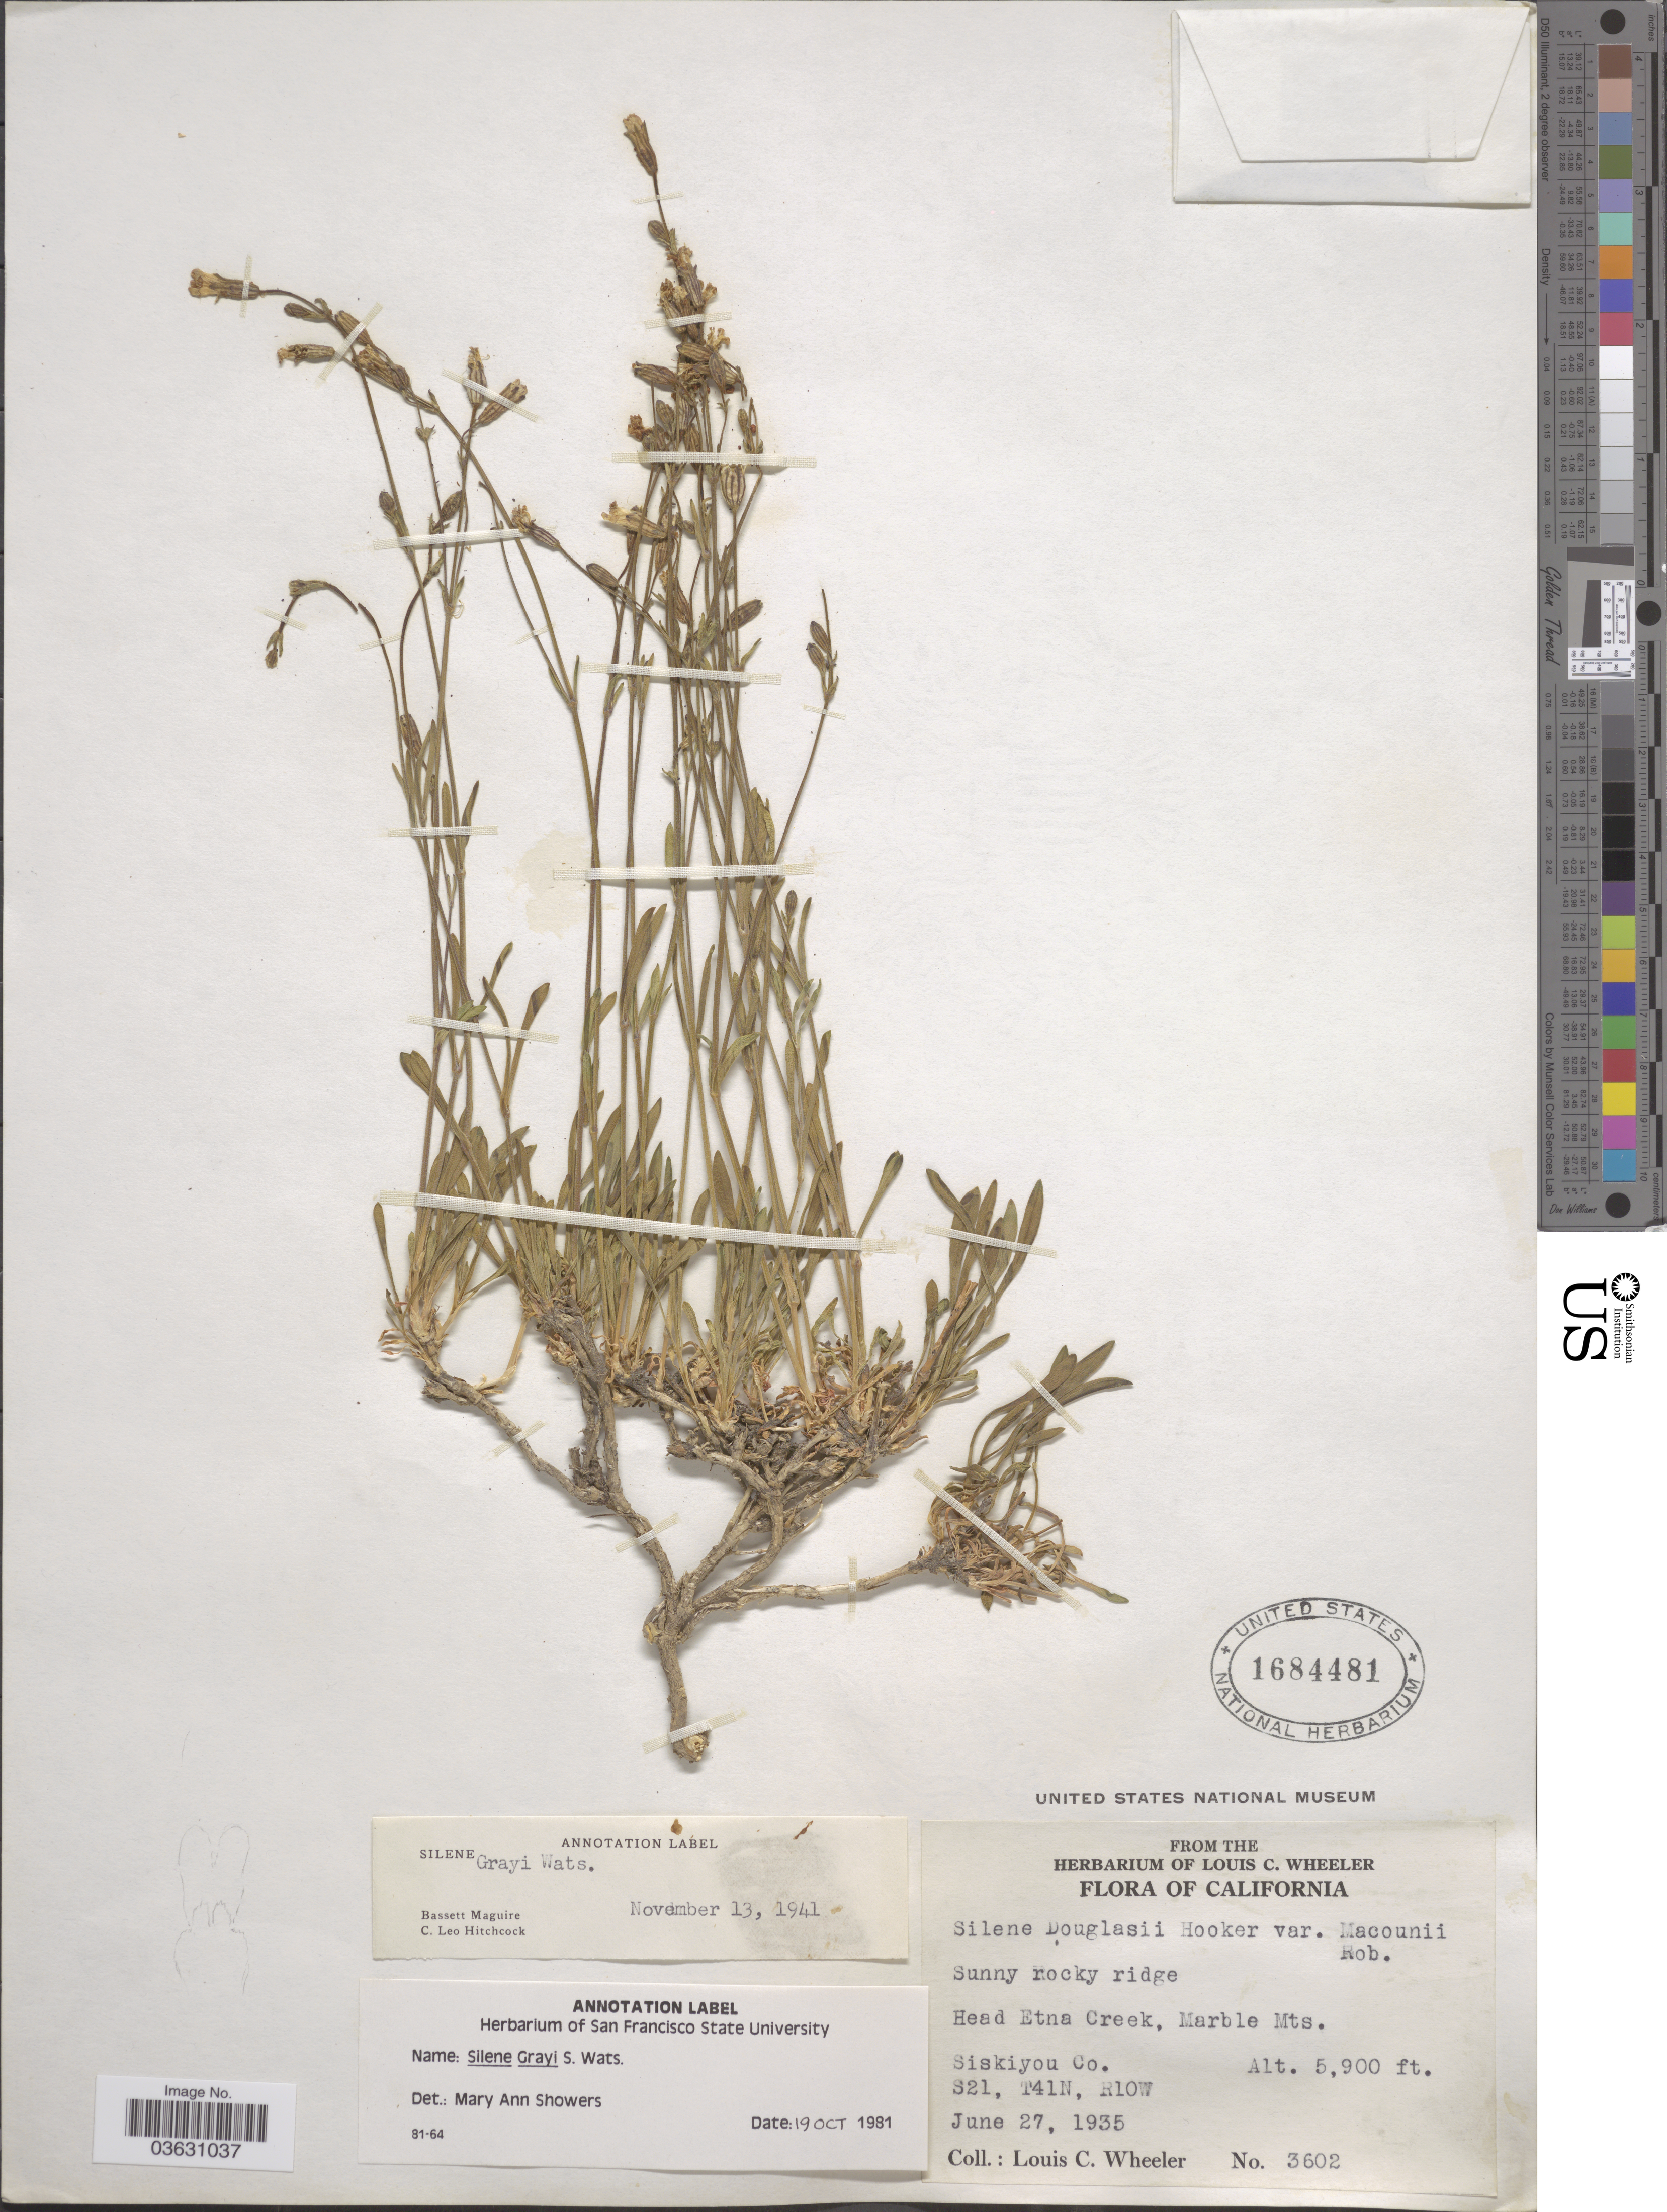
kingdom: Plantae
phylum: Tracheophyta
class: Magnoliopsida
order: Caryophyllales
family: Caryophyllaceae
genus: Silene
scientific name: Silene grayi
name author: S. Watson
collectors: L. C. Wheeler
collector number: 3602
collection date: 1935-06-27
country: United States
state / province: California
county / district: Siskiyou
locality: Head Etna Creek, Marble Mts. Siskiyou Co. S21, T41N, R10W.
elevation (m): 1798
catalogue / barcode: US 1684481